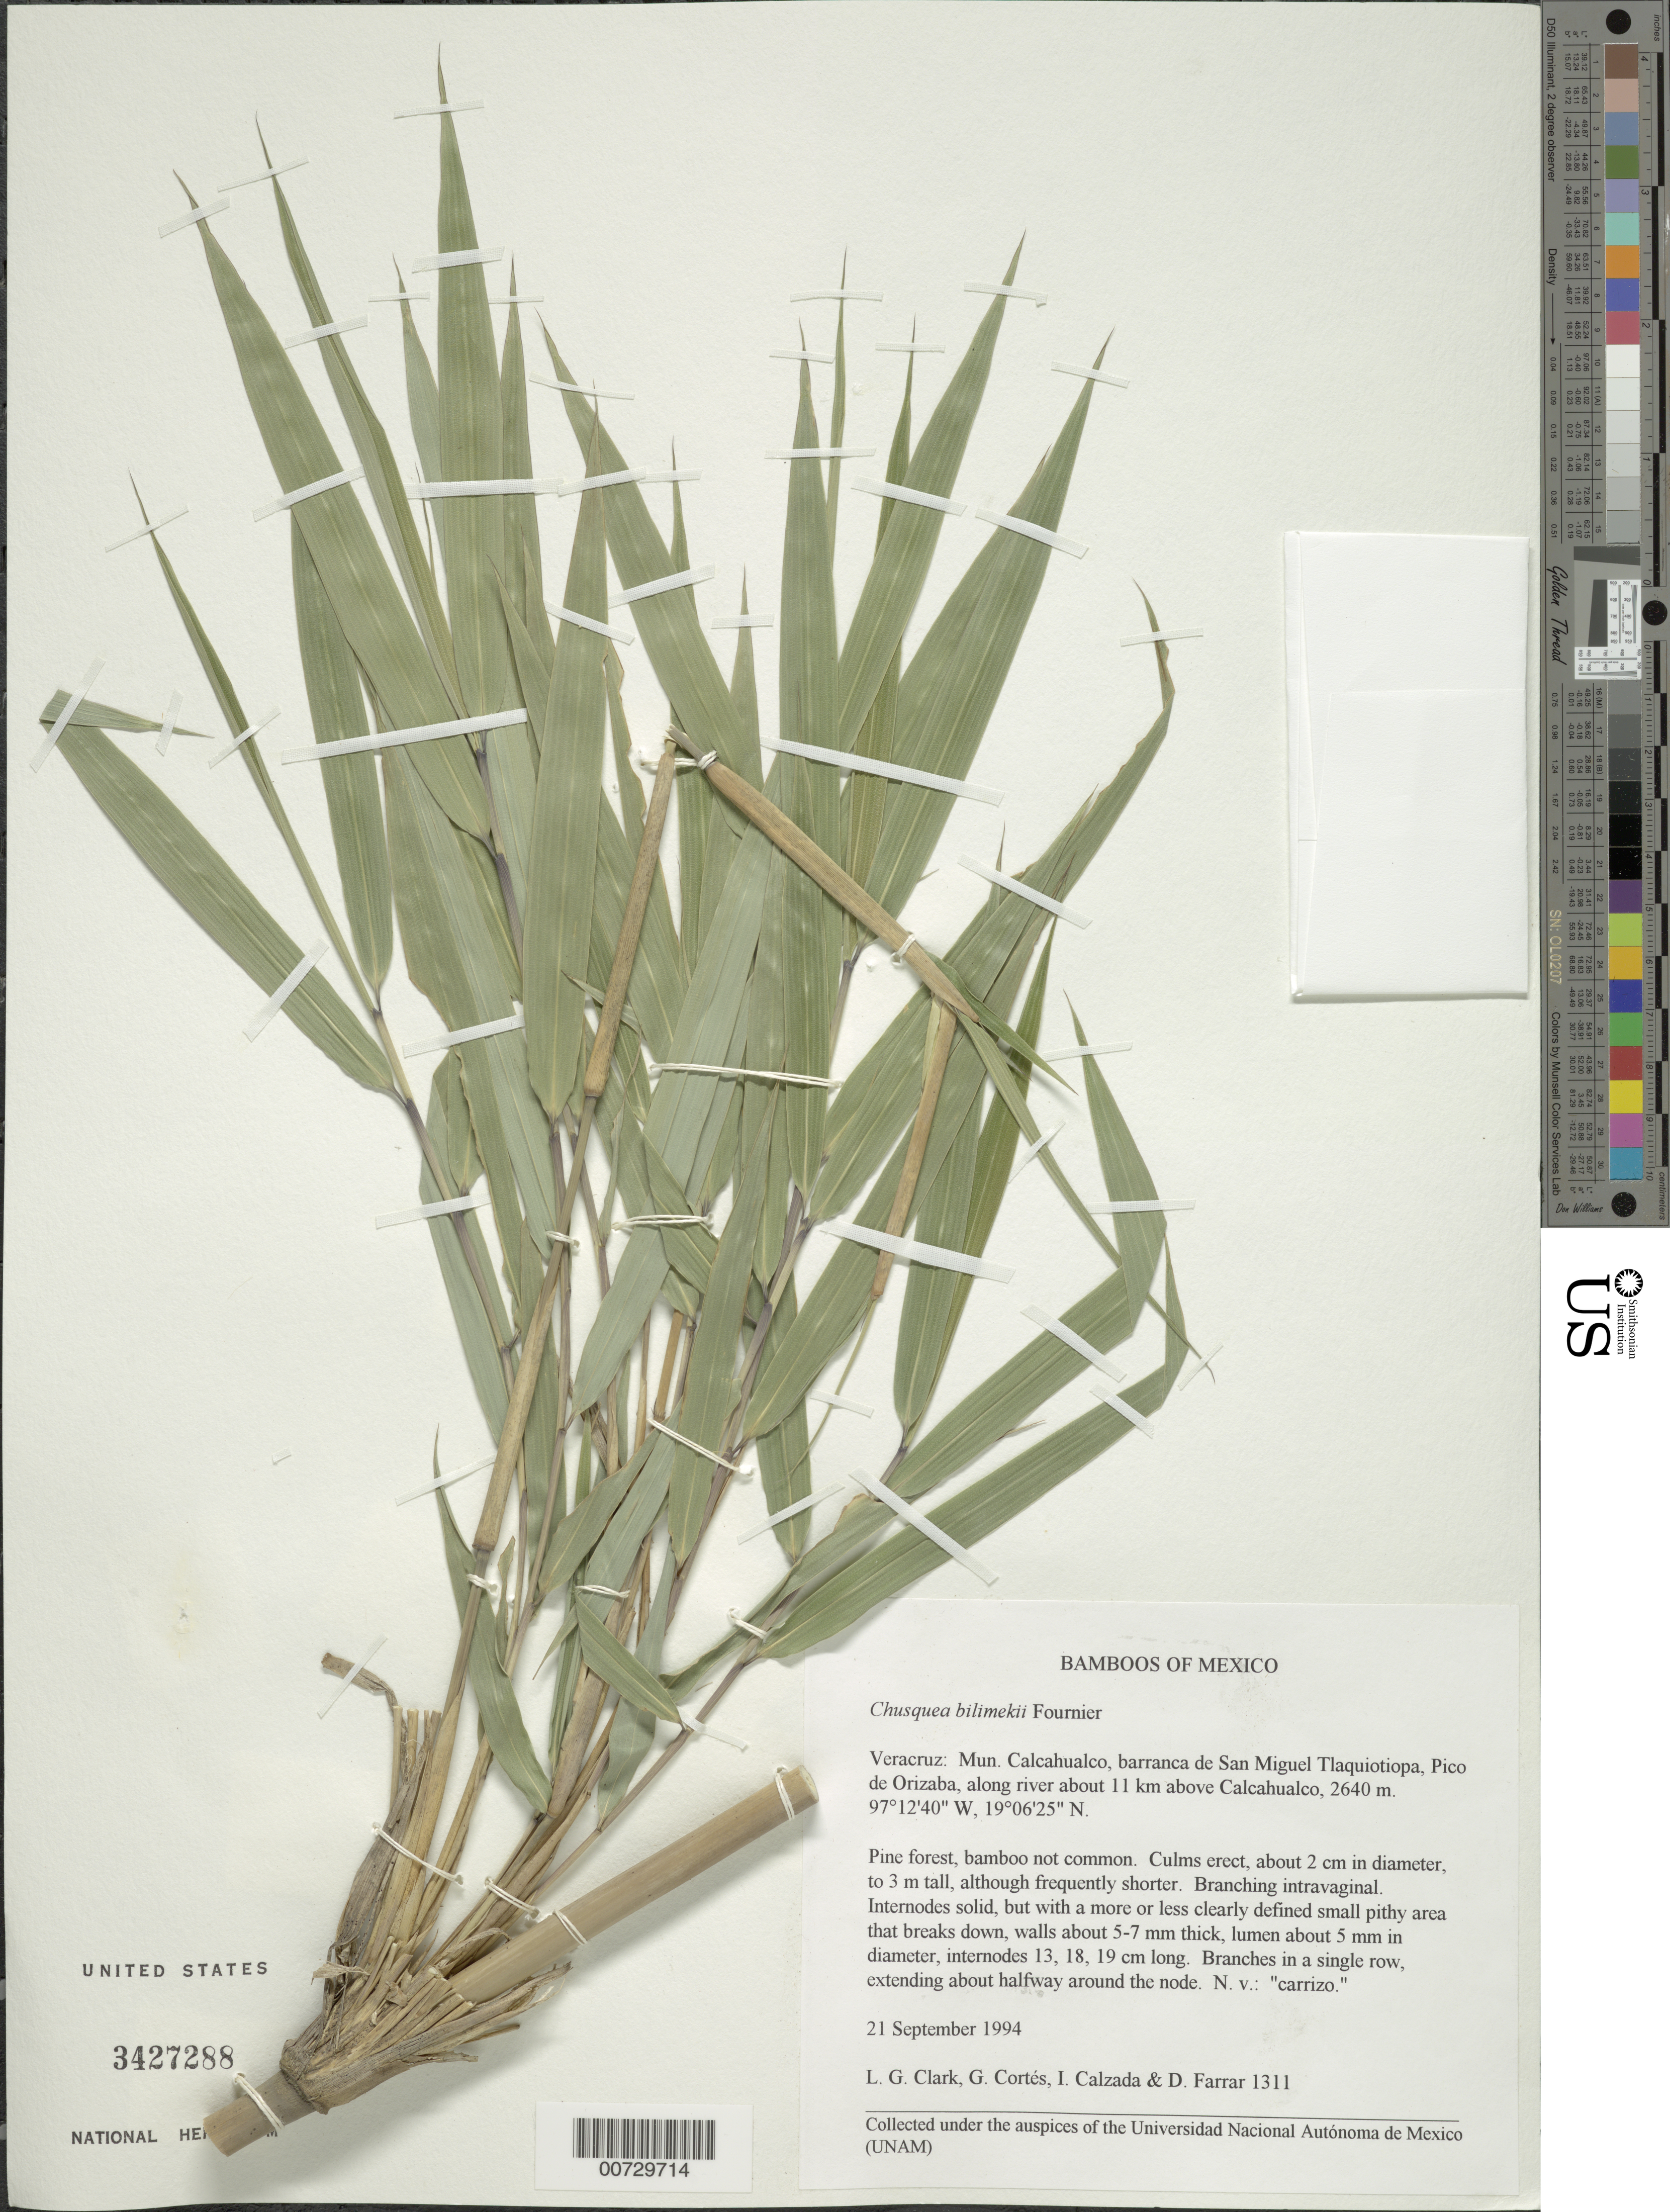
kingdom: Plantae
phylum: Tracheophyta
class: Liliopsida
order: Poales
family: Poaceae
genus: Chusquea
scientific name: Chusquea bilimekii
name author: E. Fourn.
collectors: L. G. Clark, G. Cortés R., I. Calzada & D. R. Farrar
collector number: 1311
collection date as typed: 21 Sep 1994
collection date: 1994-09-21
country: Mexico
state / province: Veracruz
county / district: Calcahualco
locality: Barra de San Miguel Tlaquiotiopa, Pico de Orizaba, above Calcahualco.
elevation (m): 2640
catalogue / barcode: US 3427288